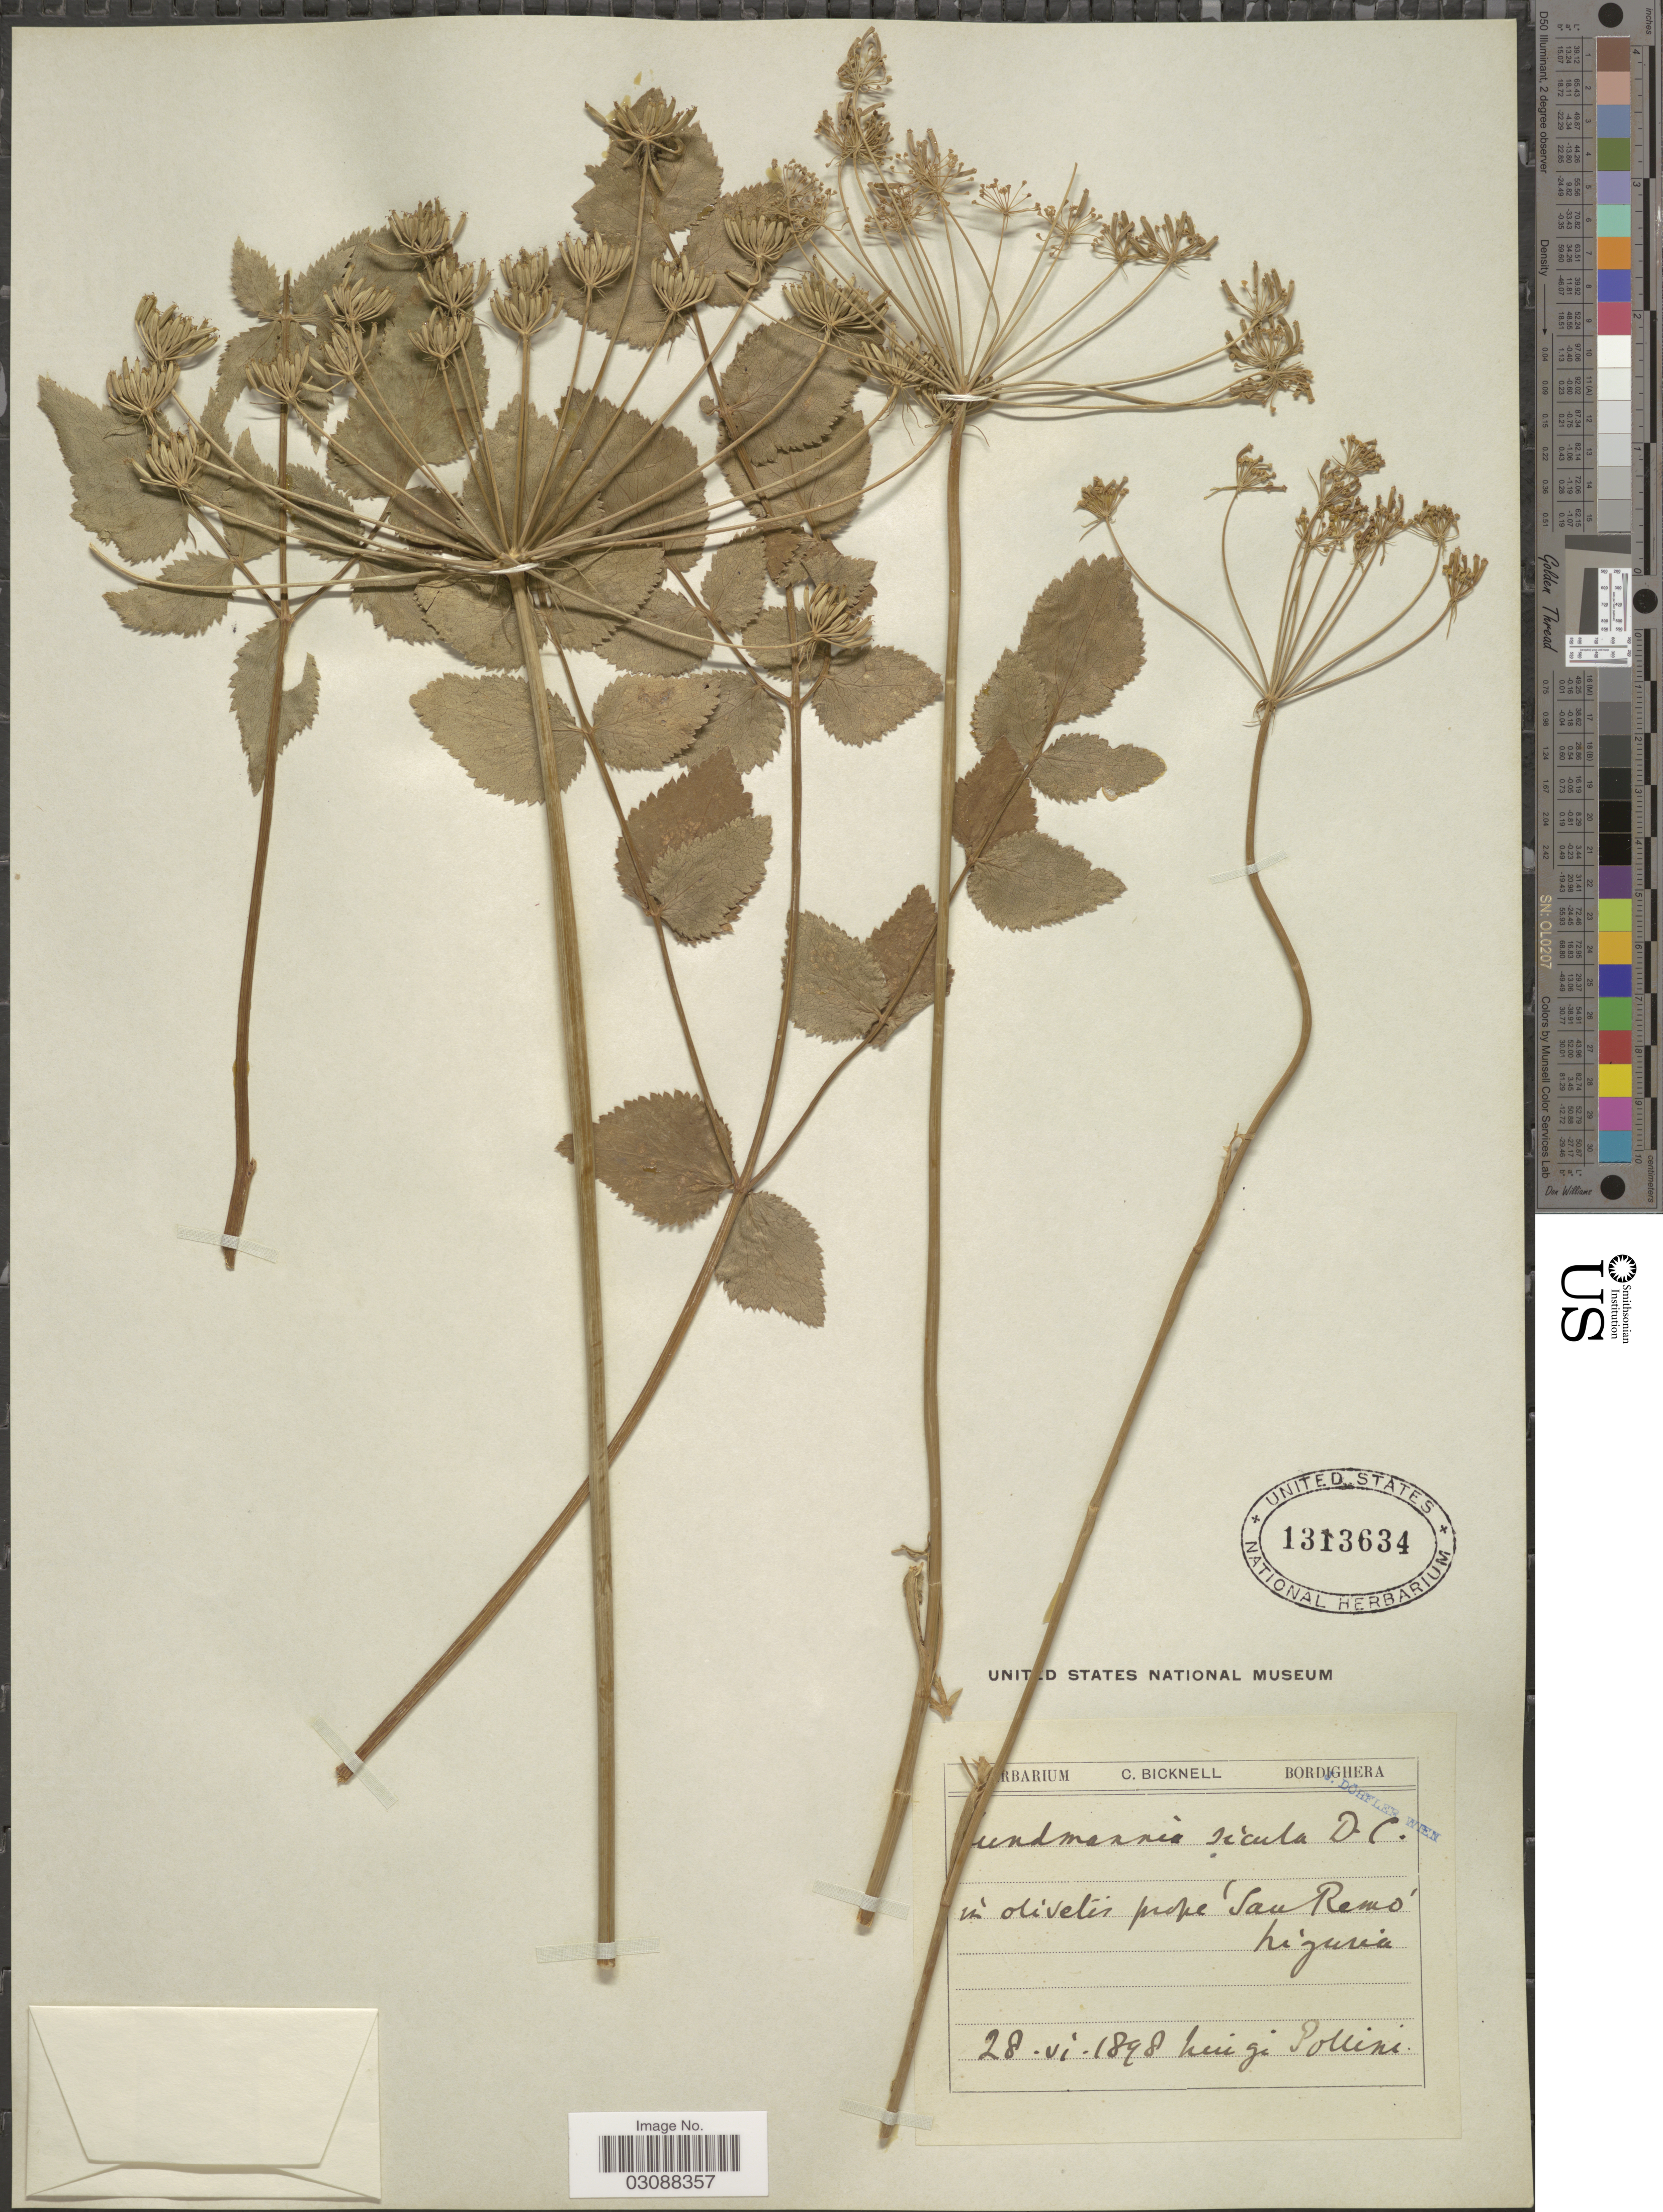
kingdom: Plantae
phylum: Tracheophyta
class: Magnoliopsida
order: Apiales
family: Apiaceae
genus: Kundmannia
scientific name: Kundmannia sicula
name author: (L.) DC.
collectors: L. Pollini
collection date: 1898-06-28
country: Italy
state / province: Liguria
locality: Prope 'San Remo'.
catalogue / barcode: US 1313634